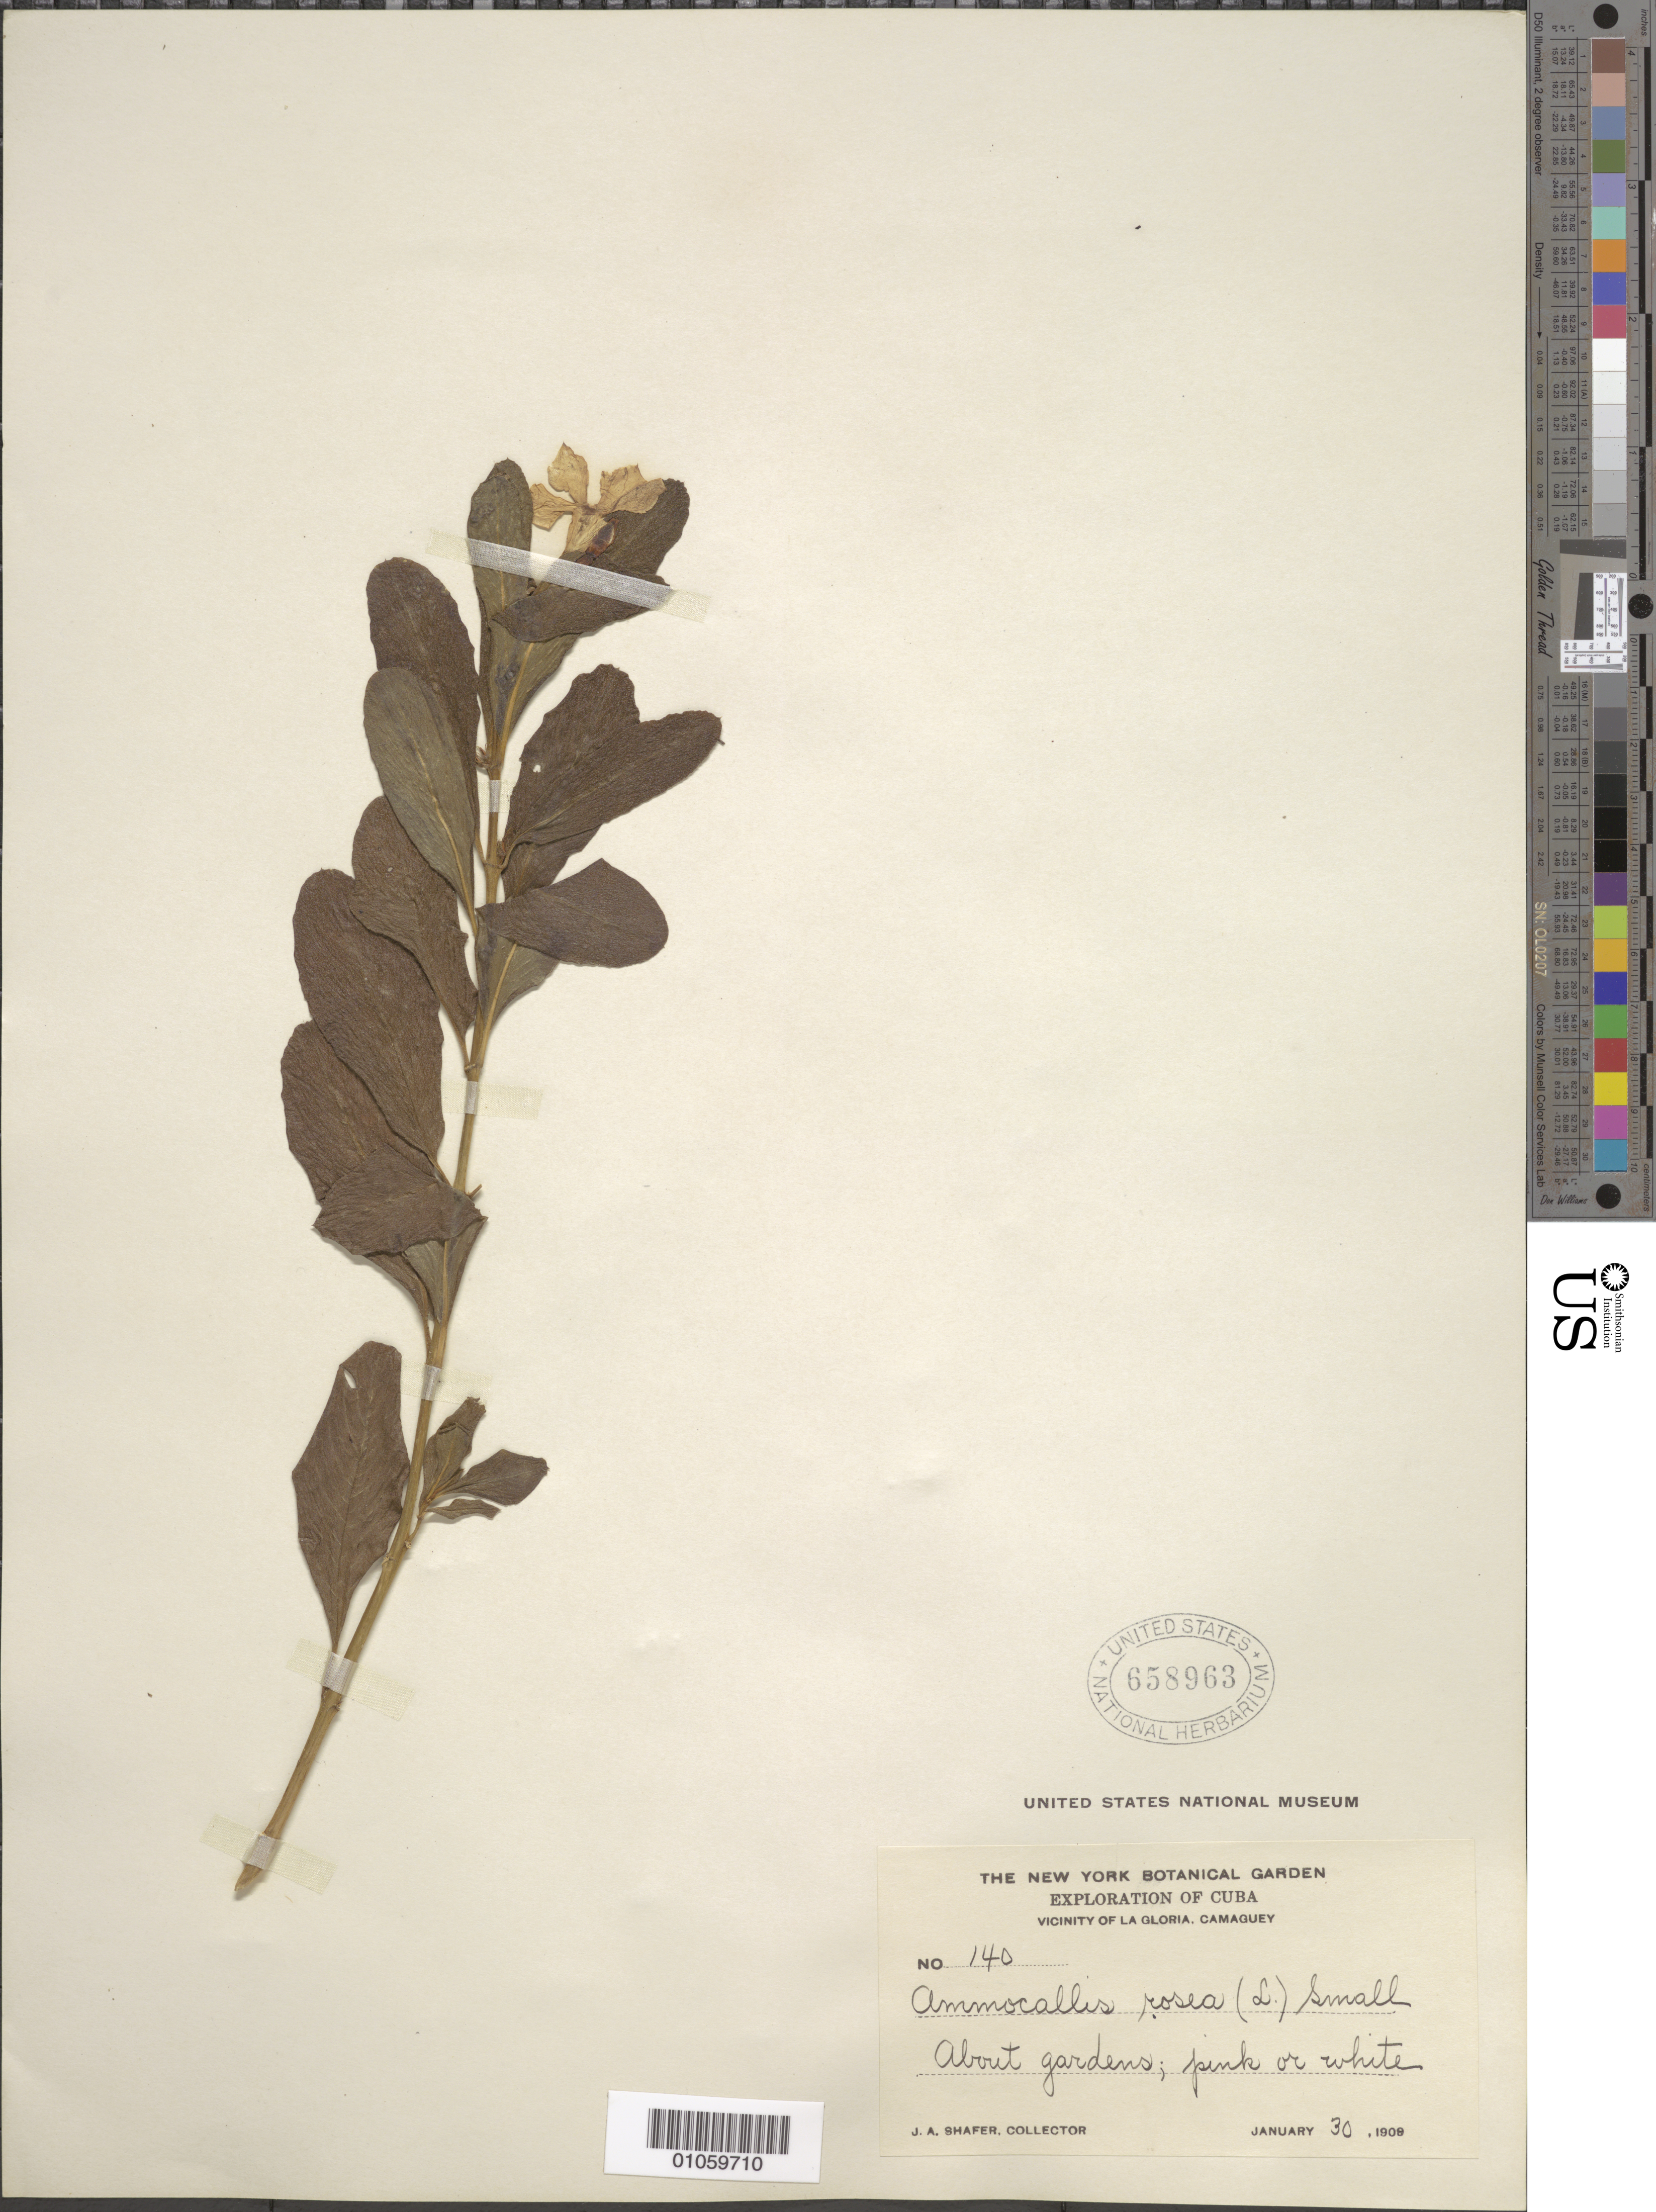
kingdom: Plantae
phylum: Tracheophyta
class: Magnoliopsida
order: Gentianales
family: Apocynaceae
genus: Lochnera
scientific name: Lochnera rosea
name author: (L.) Rchb. ex Endl.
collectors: J. A. Shafer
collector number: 140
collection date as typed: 30 Jan 1908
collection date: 1908-01-30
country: Cuba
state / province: Camagüey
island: Cuba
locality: Vicinity of La Gloria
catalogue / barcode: US 658963